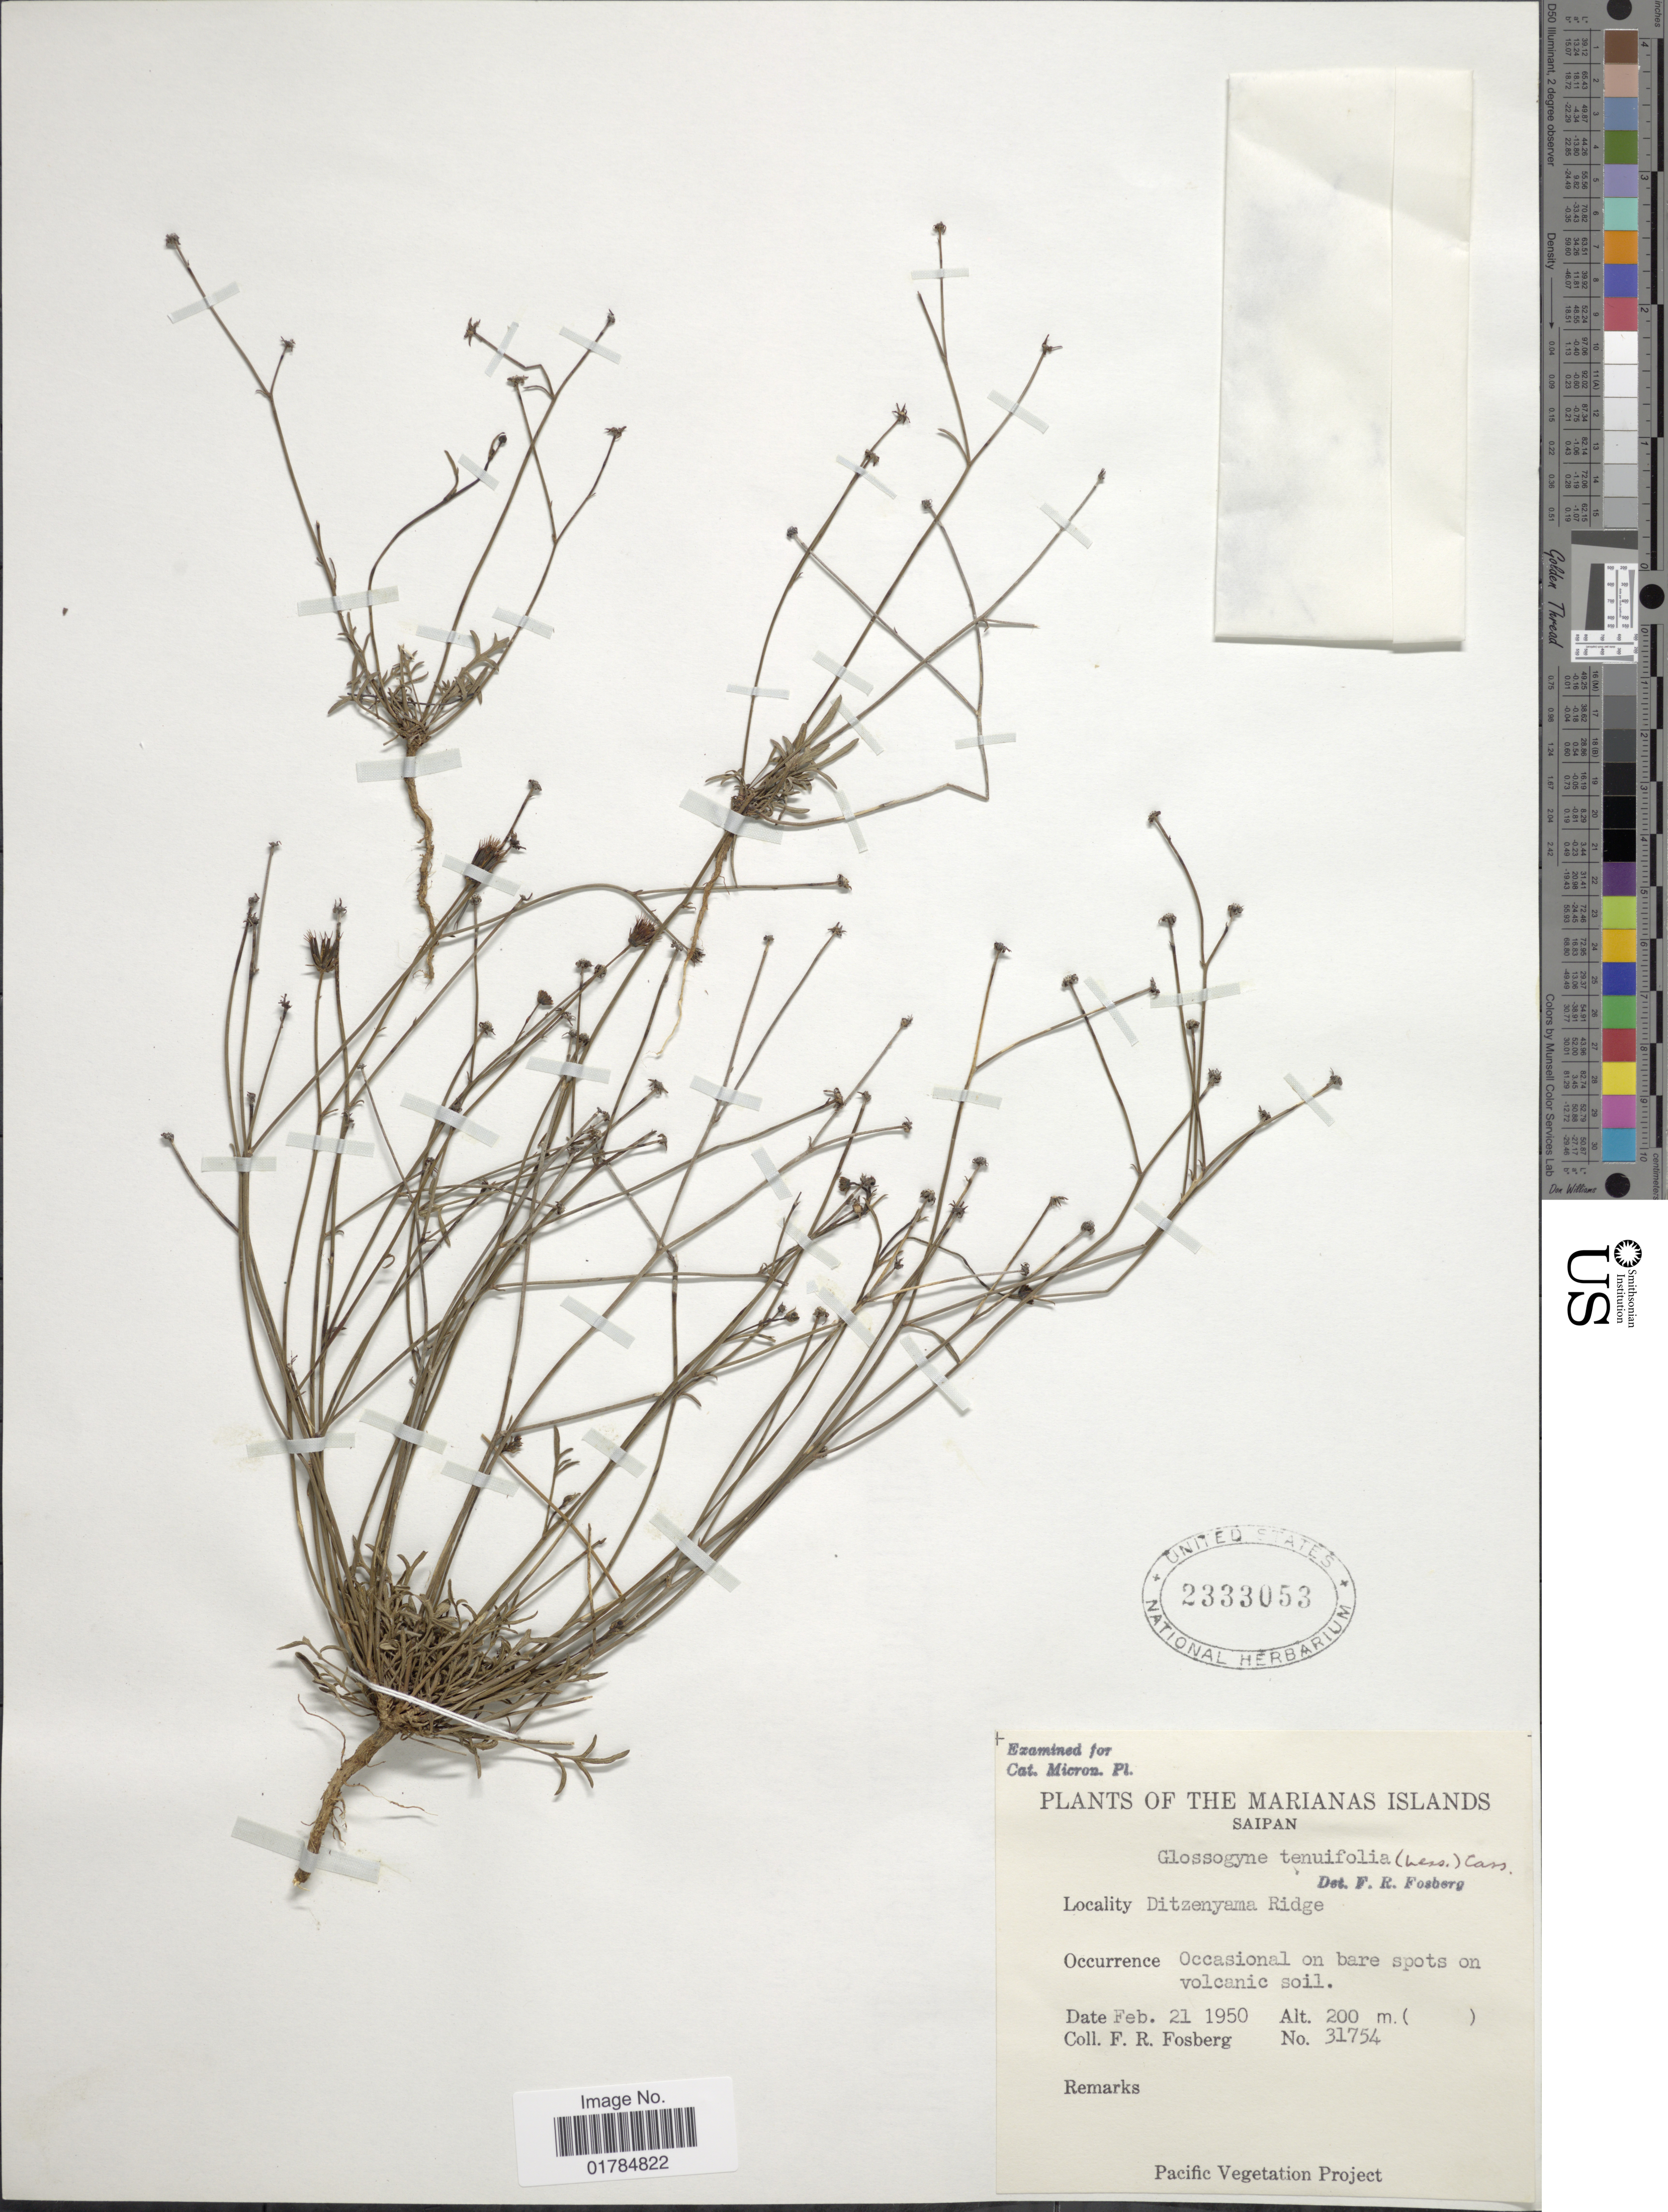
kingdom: Plantae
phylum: Tracheophyta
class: Magnoliopsida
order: Asterales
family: Asteraceae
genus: Glossogyne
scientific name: Glossogyne tenuifolia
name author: (Labill.)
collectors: F. R. Fosberg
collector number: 31754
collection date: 1950-02-21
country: Northern Mariana Islands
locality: Saipan, Ditzenyama Ridge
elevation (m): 200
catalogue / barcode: US 2333053